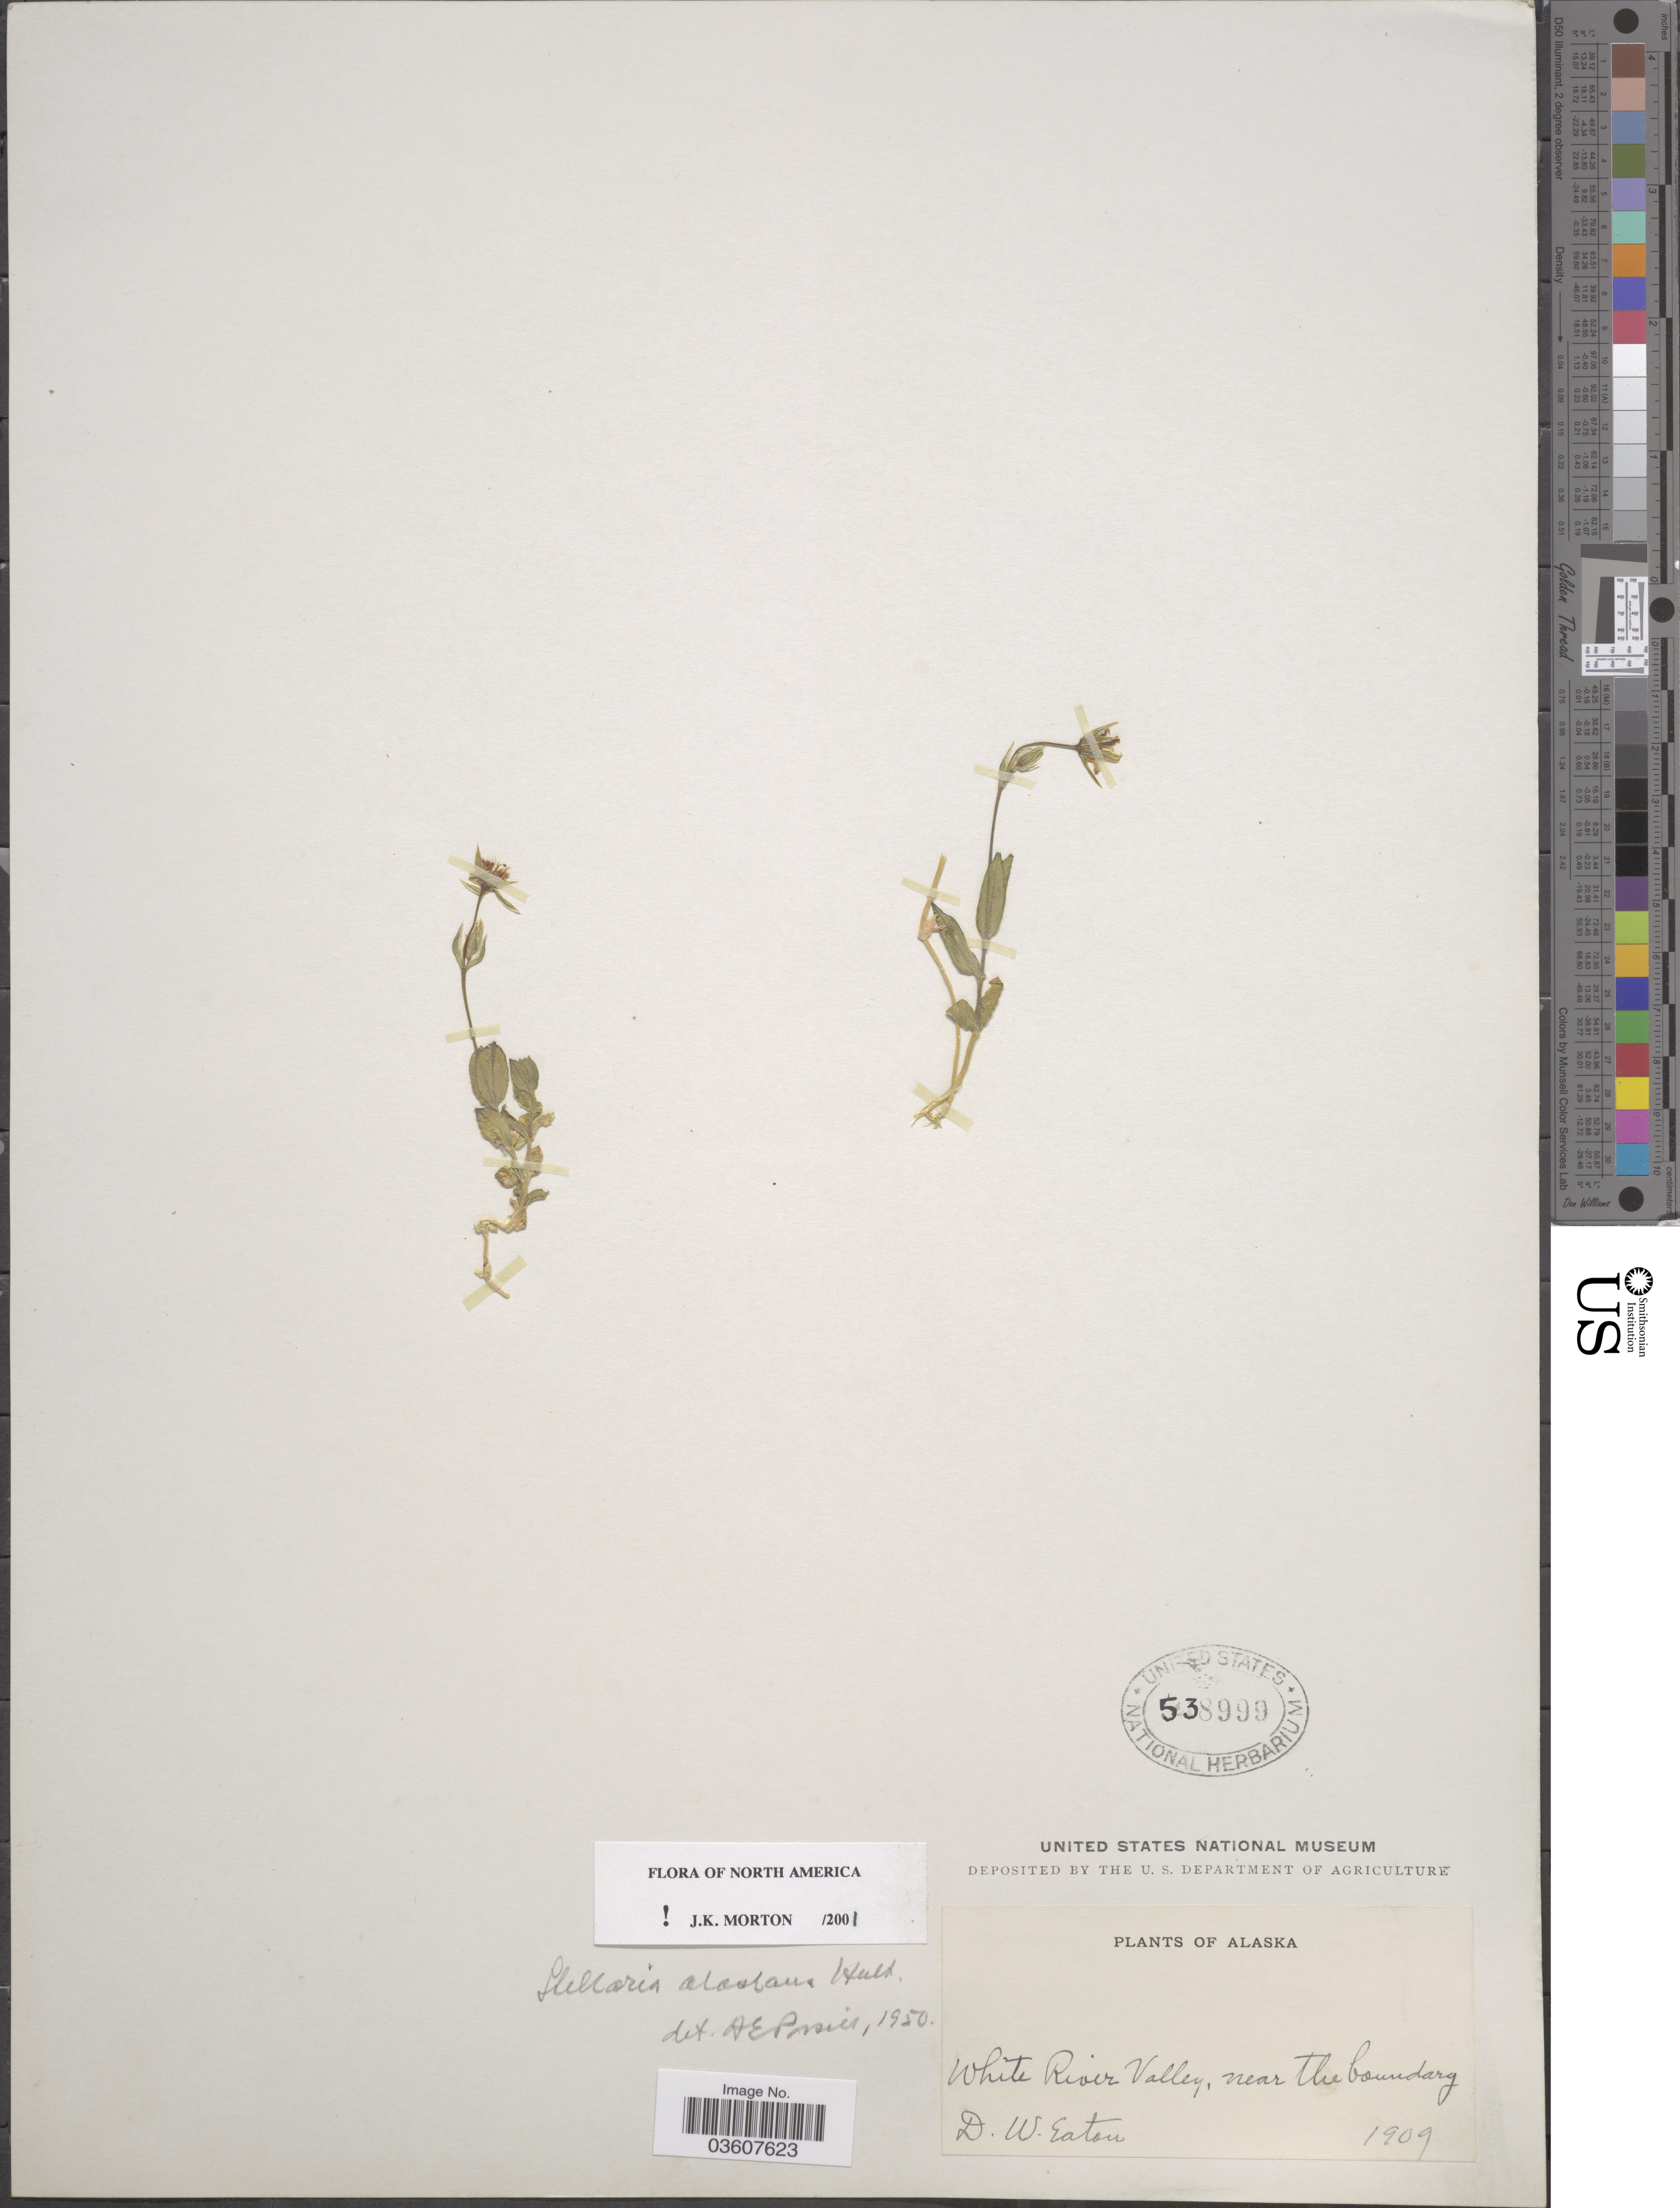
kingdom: Plantae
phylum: Tracheophyta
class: Magnoliopsida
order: Caryophyllales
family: Caryophyllaceae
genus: Stellaria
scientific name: Stellaria alaskana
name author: Hultén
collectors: D. Eaton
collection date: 1909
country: United States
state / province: Alaska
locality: White River Valley, near the boundary.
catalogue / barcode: US 538999